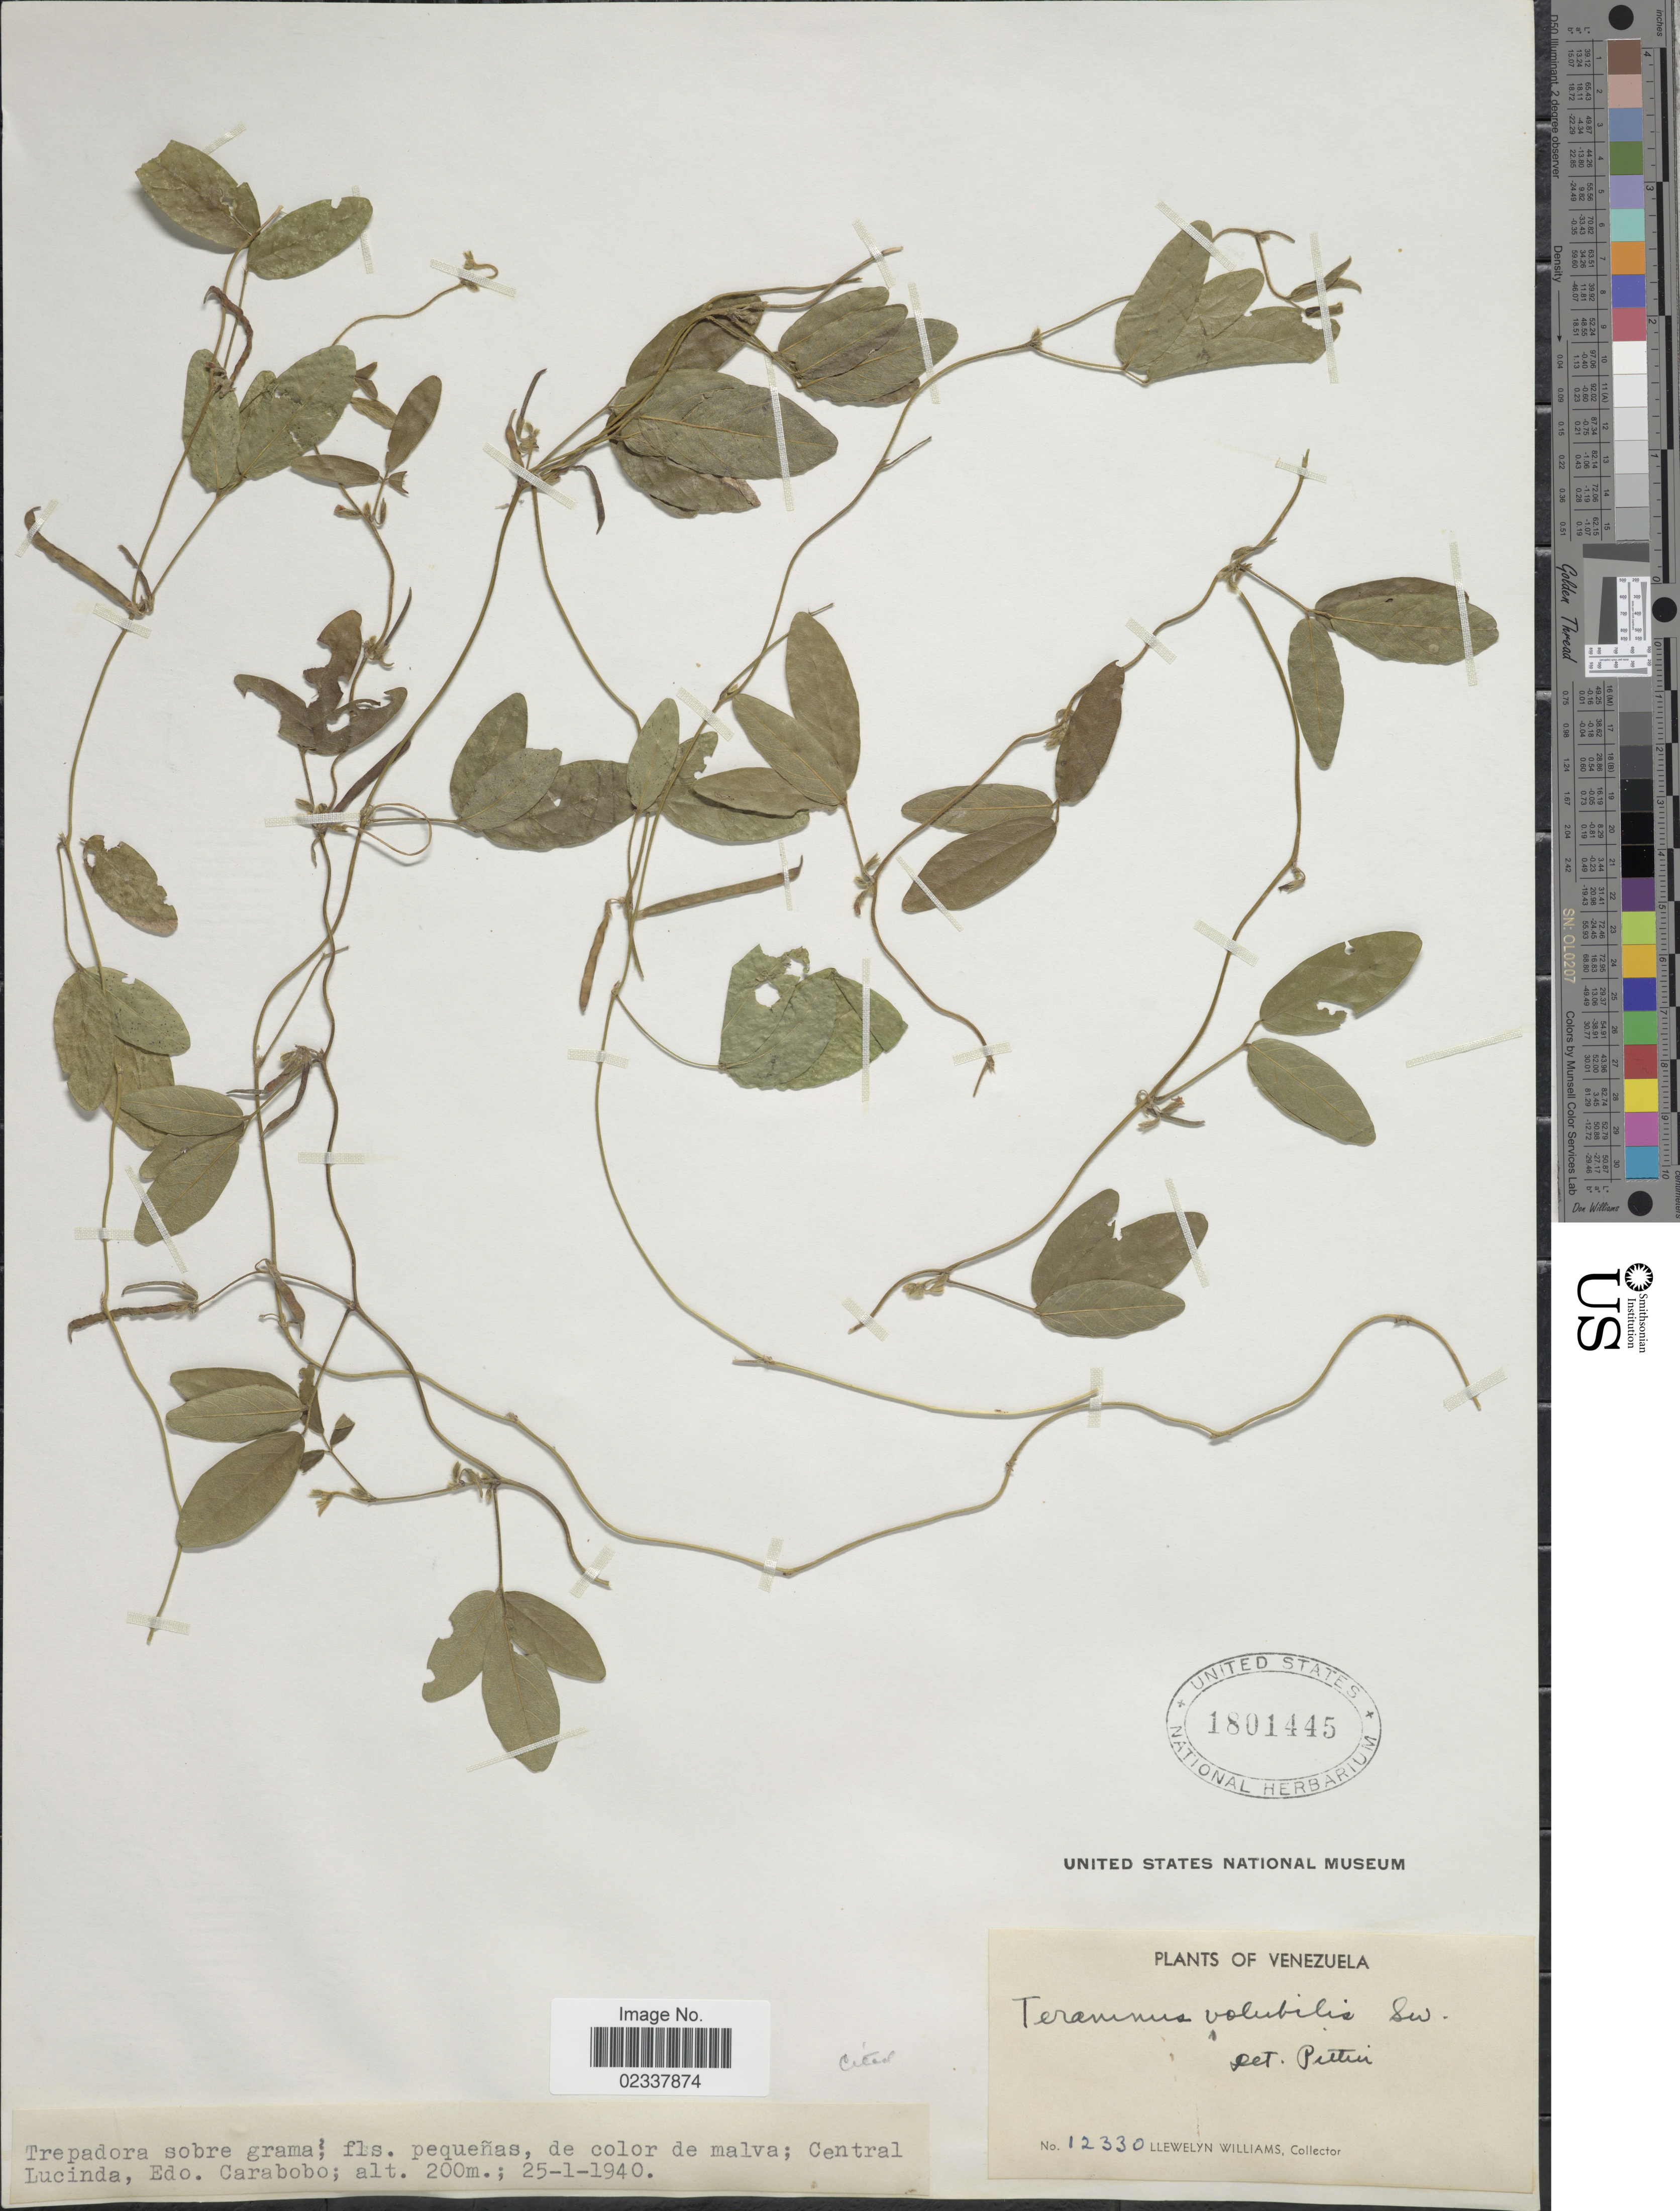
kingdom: Plantae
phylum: Tracheophyta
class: Magnoliopsida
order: Fabales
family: Fabaceae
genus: Teramnus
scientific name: Teramnus volubilis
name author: Sw.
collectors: Ll. Williams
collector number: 12330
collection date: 1940-01-25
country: Venezuela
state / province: Carabobo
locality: Central Lucinda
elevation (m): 200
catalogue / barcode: US 1801445